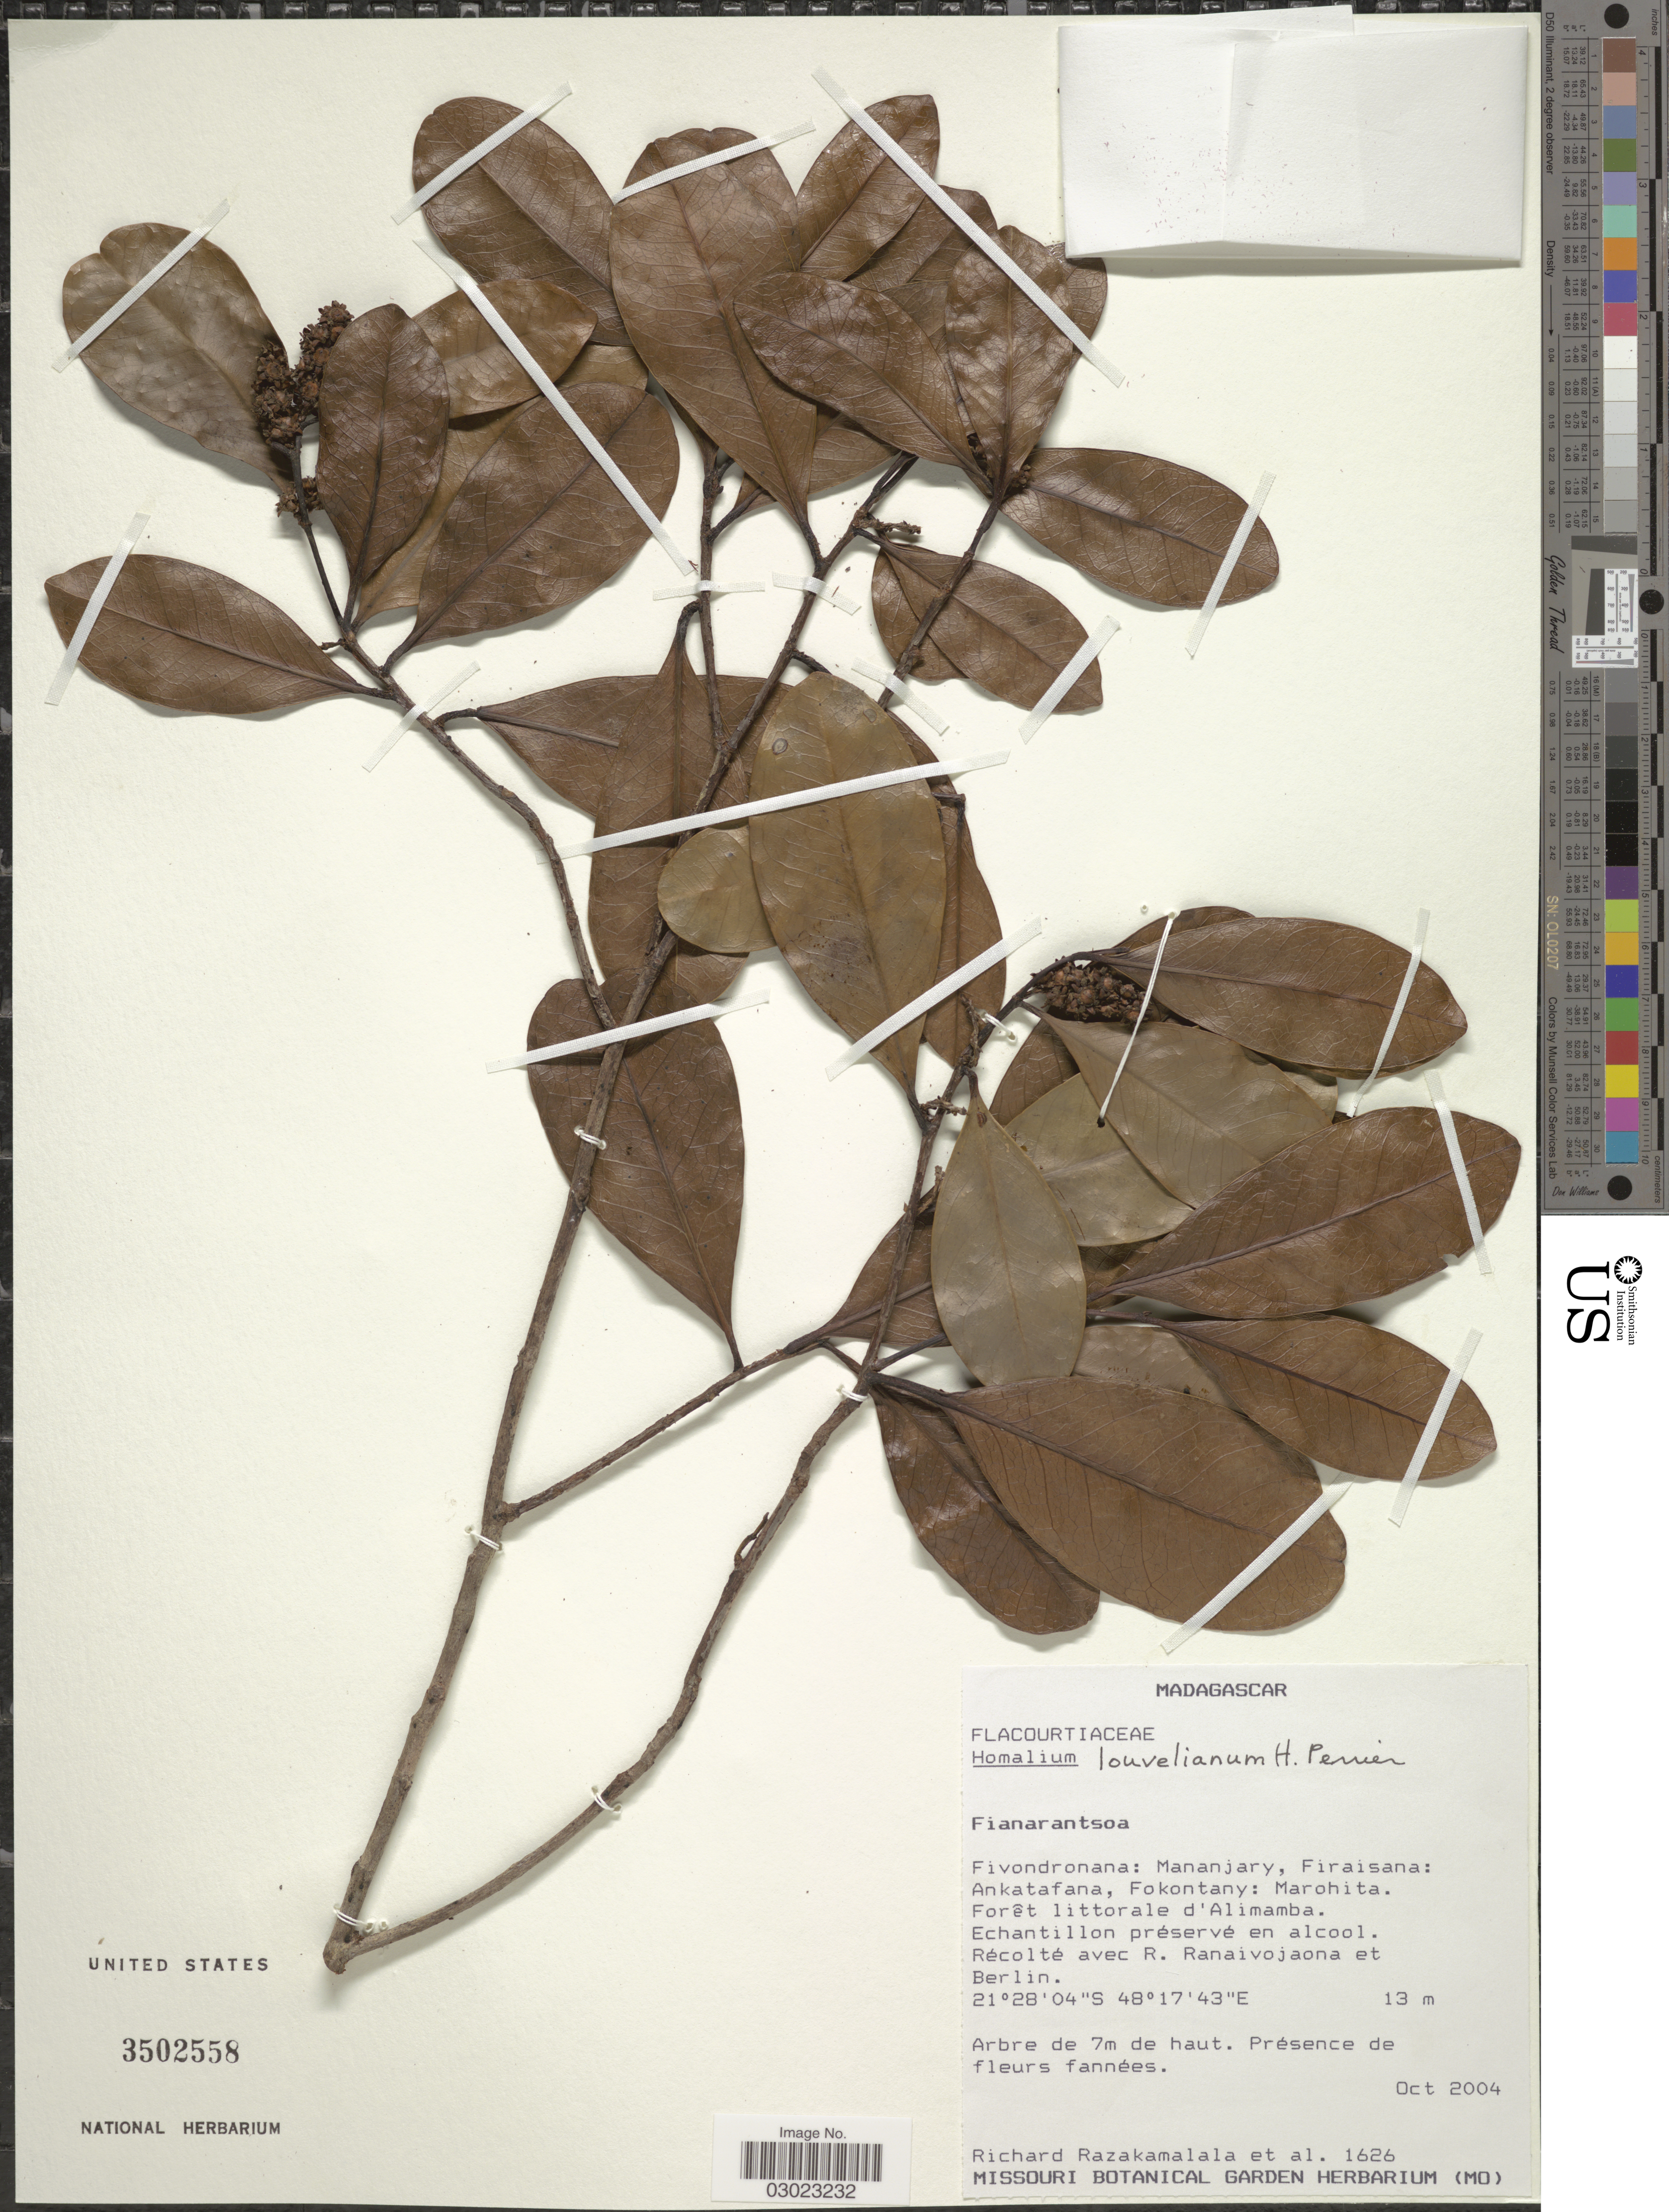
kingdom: Plantae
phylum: Tracheophyta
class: Magnoliopsida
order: Malpighiales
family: Salicaceae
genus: Homalium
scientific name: Homalium louvelianum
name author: H. Perrier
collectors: R. Razakamalala, R. Ranaivojaona & Berlin, --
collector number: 1626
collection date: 2004-10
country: Madagascar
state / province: Vatovavy Fitovinany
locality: Fivondronana: Mananjary, Firaisana: Ankatafana, Fokontany: Marohita. Forêt littorale d'Alimamba.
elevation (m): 13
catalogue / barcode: US 3502558